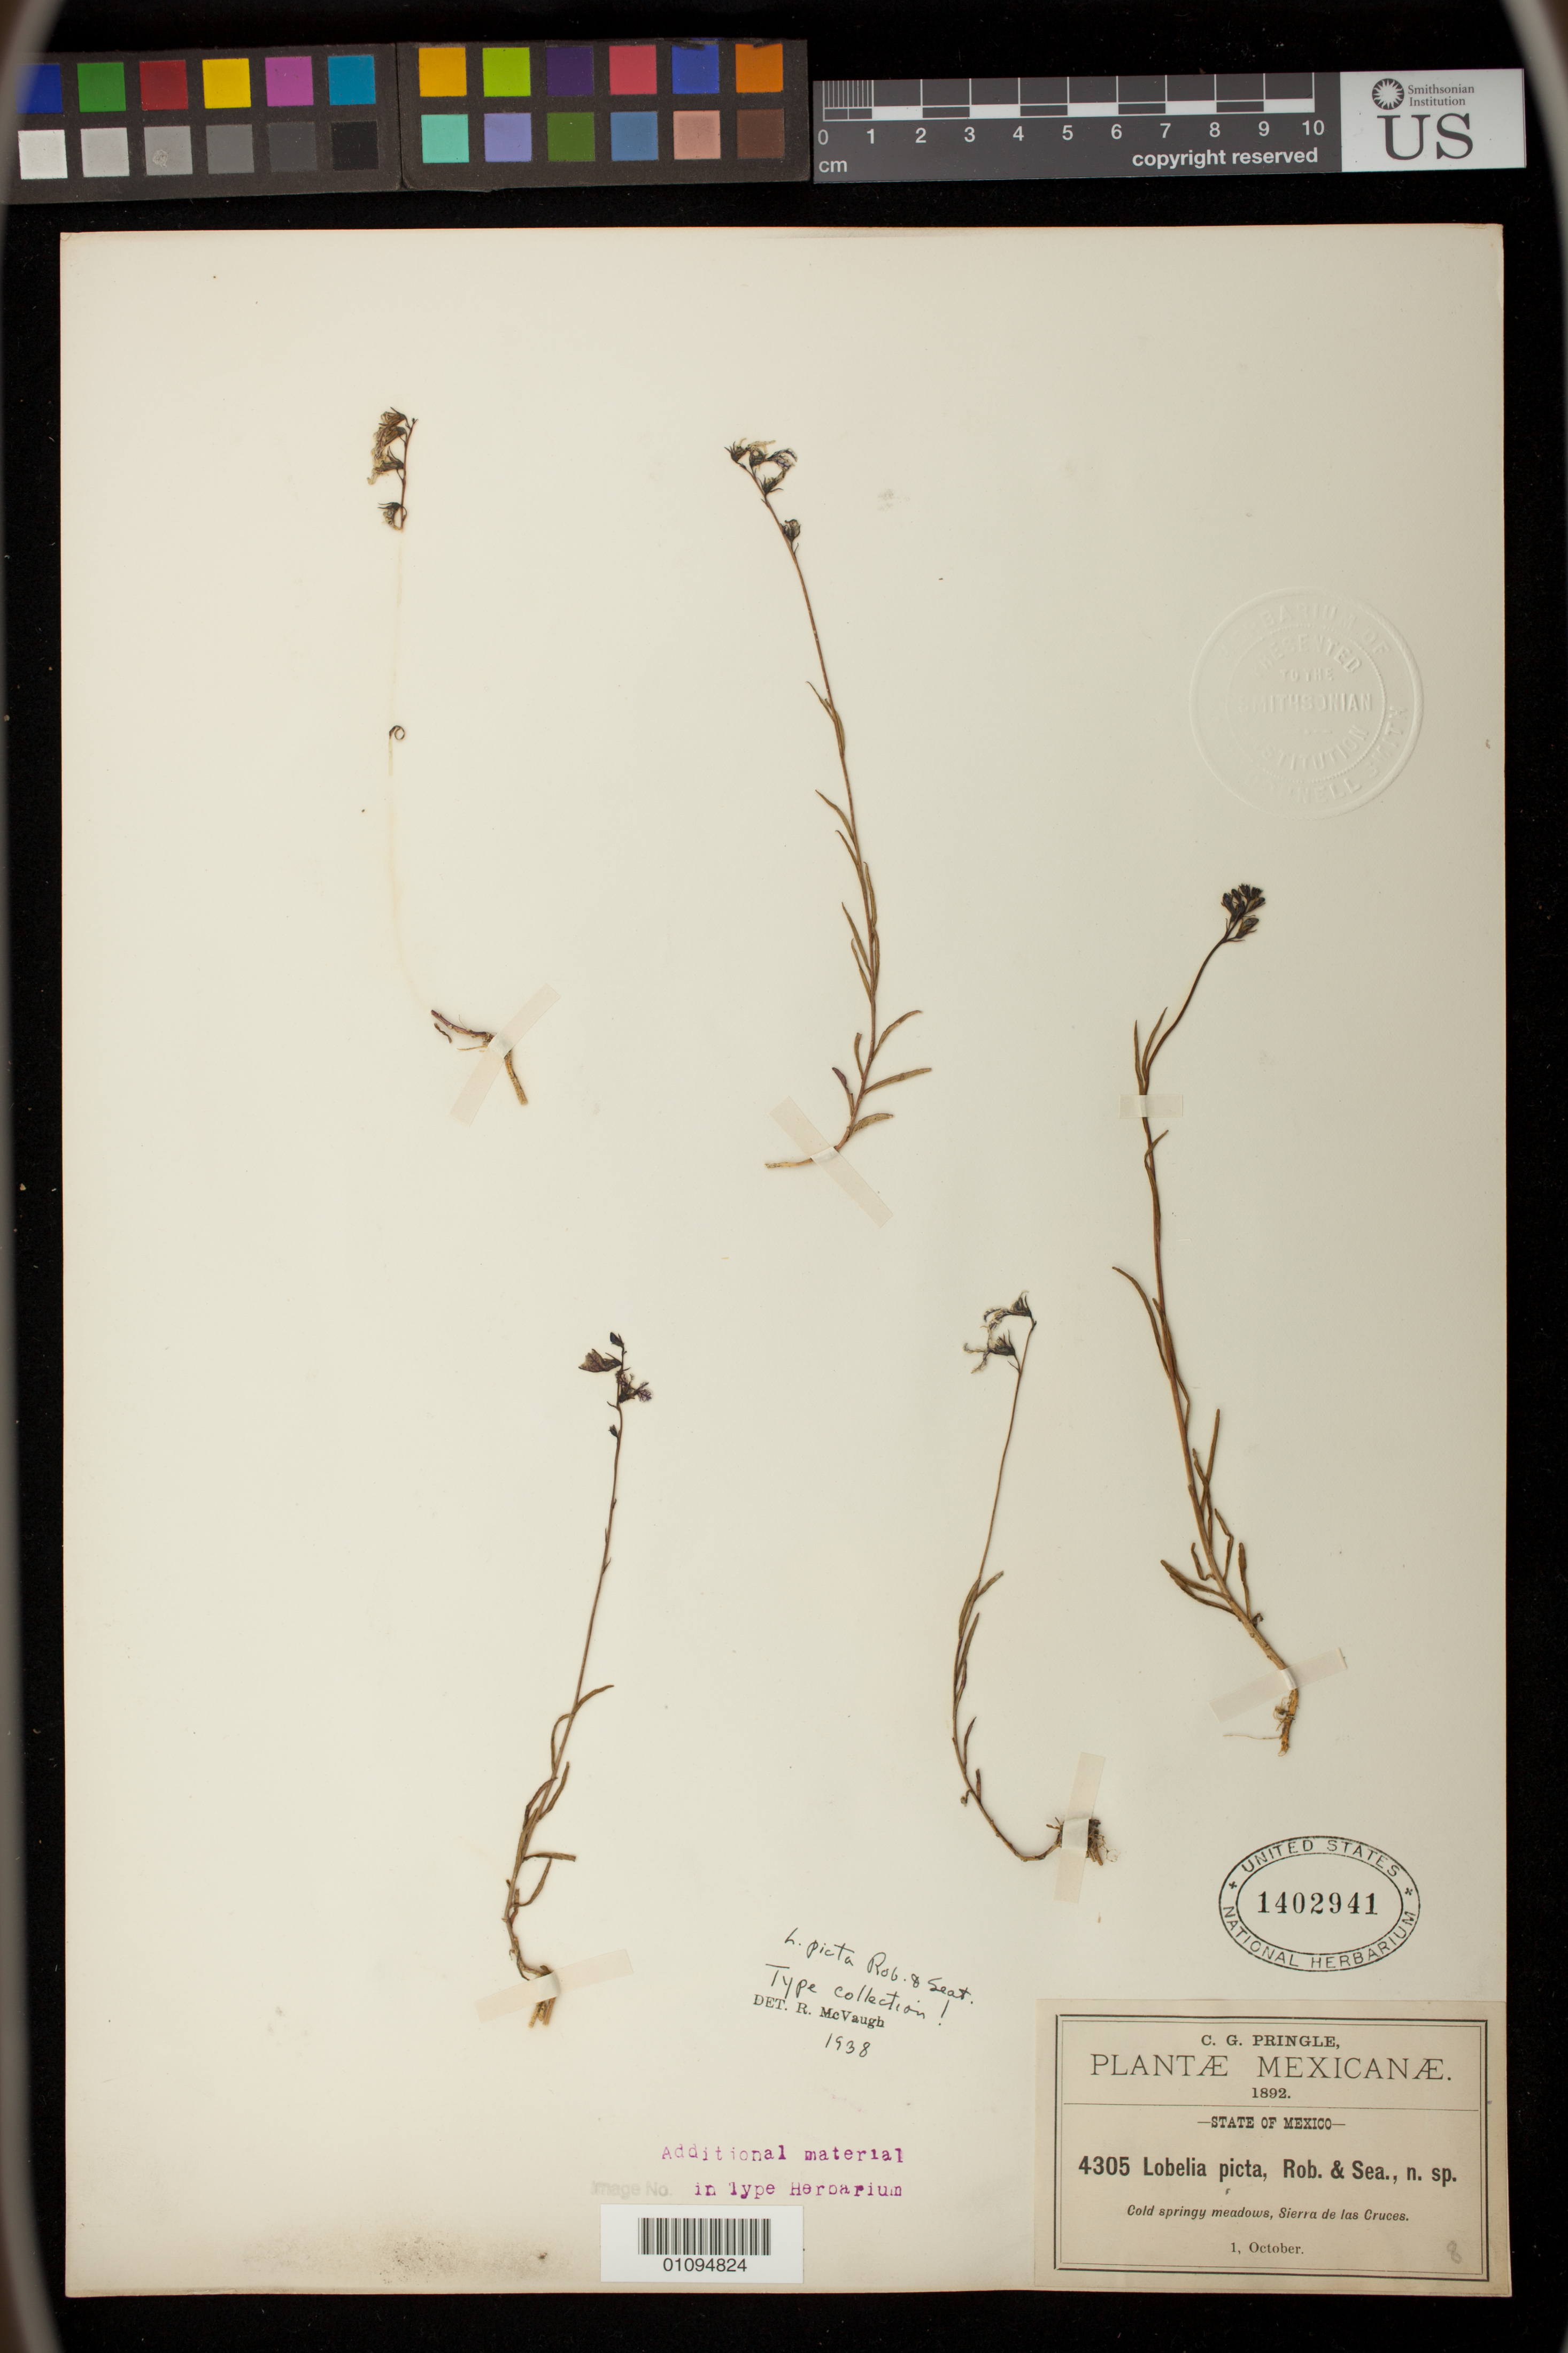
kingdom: Plantae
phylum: Tracheophyta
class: Magnoliopsida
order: Asterales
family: Campanulaceae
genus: Lobelia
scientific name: Lobelia picta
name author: B.L. Rob. & Seaton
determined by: McVaugh, R.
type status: Isotype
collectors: C. G. Pringle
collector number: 4305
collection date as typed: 01 Oct 1892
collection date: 1892-10-01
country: Mexico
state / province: México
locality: Sierra de Las Cruces.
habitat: Cold springy meadows.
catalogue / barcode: US 1402941